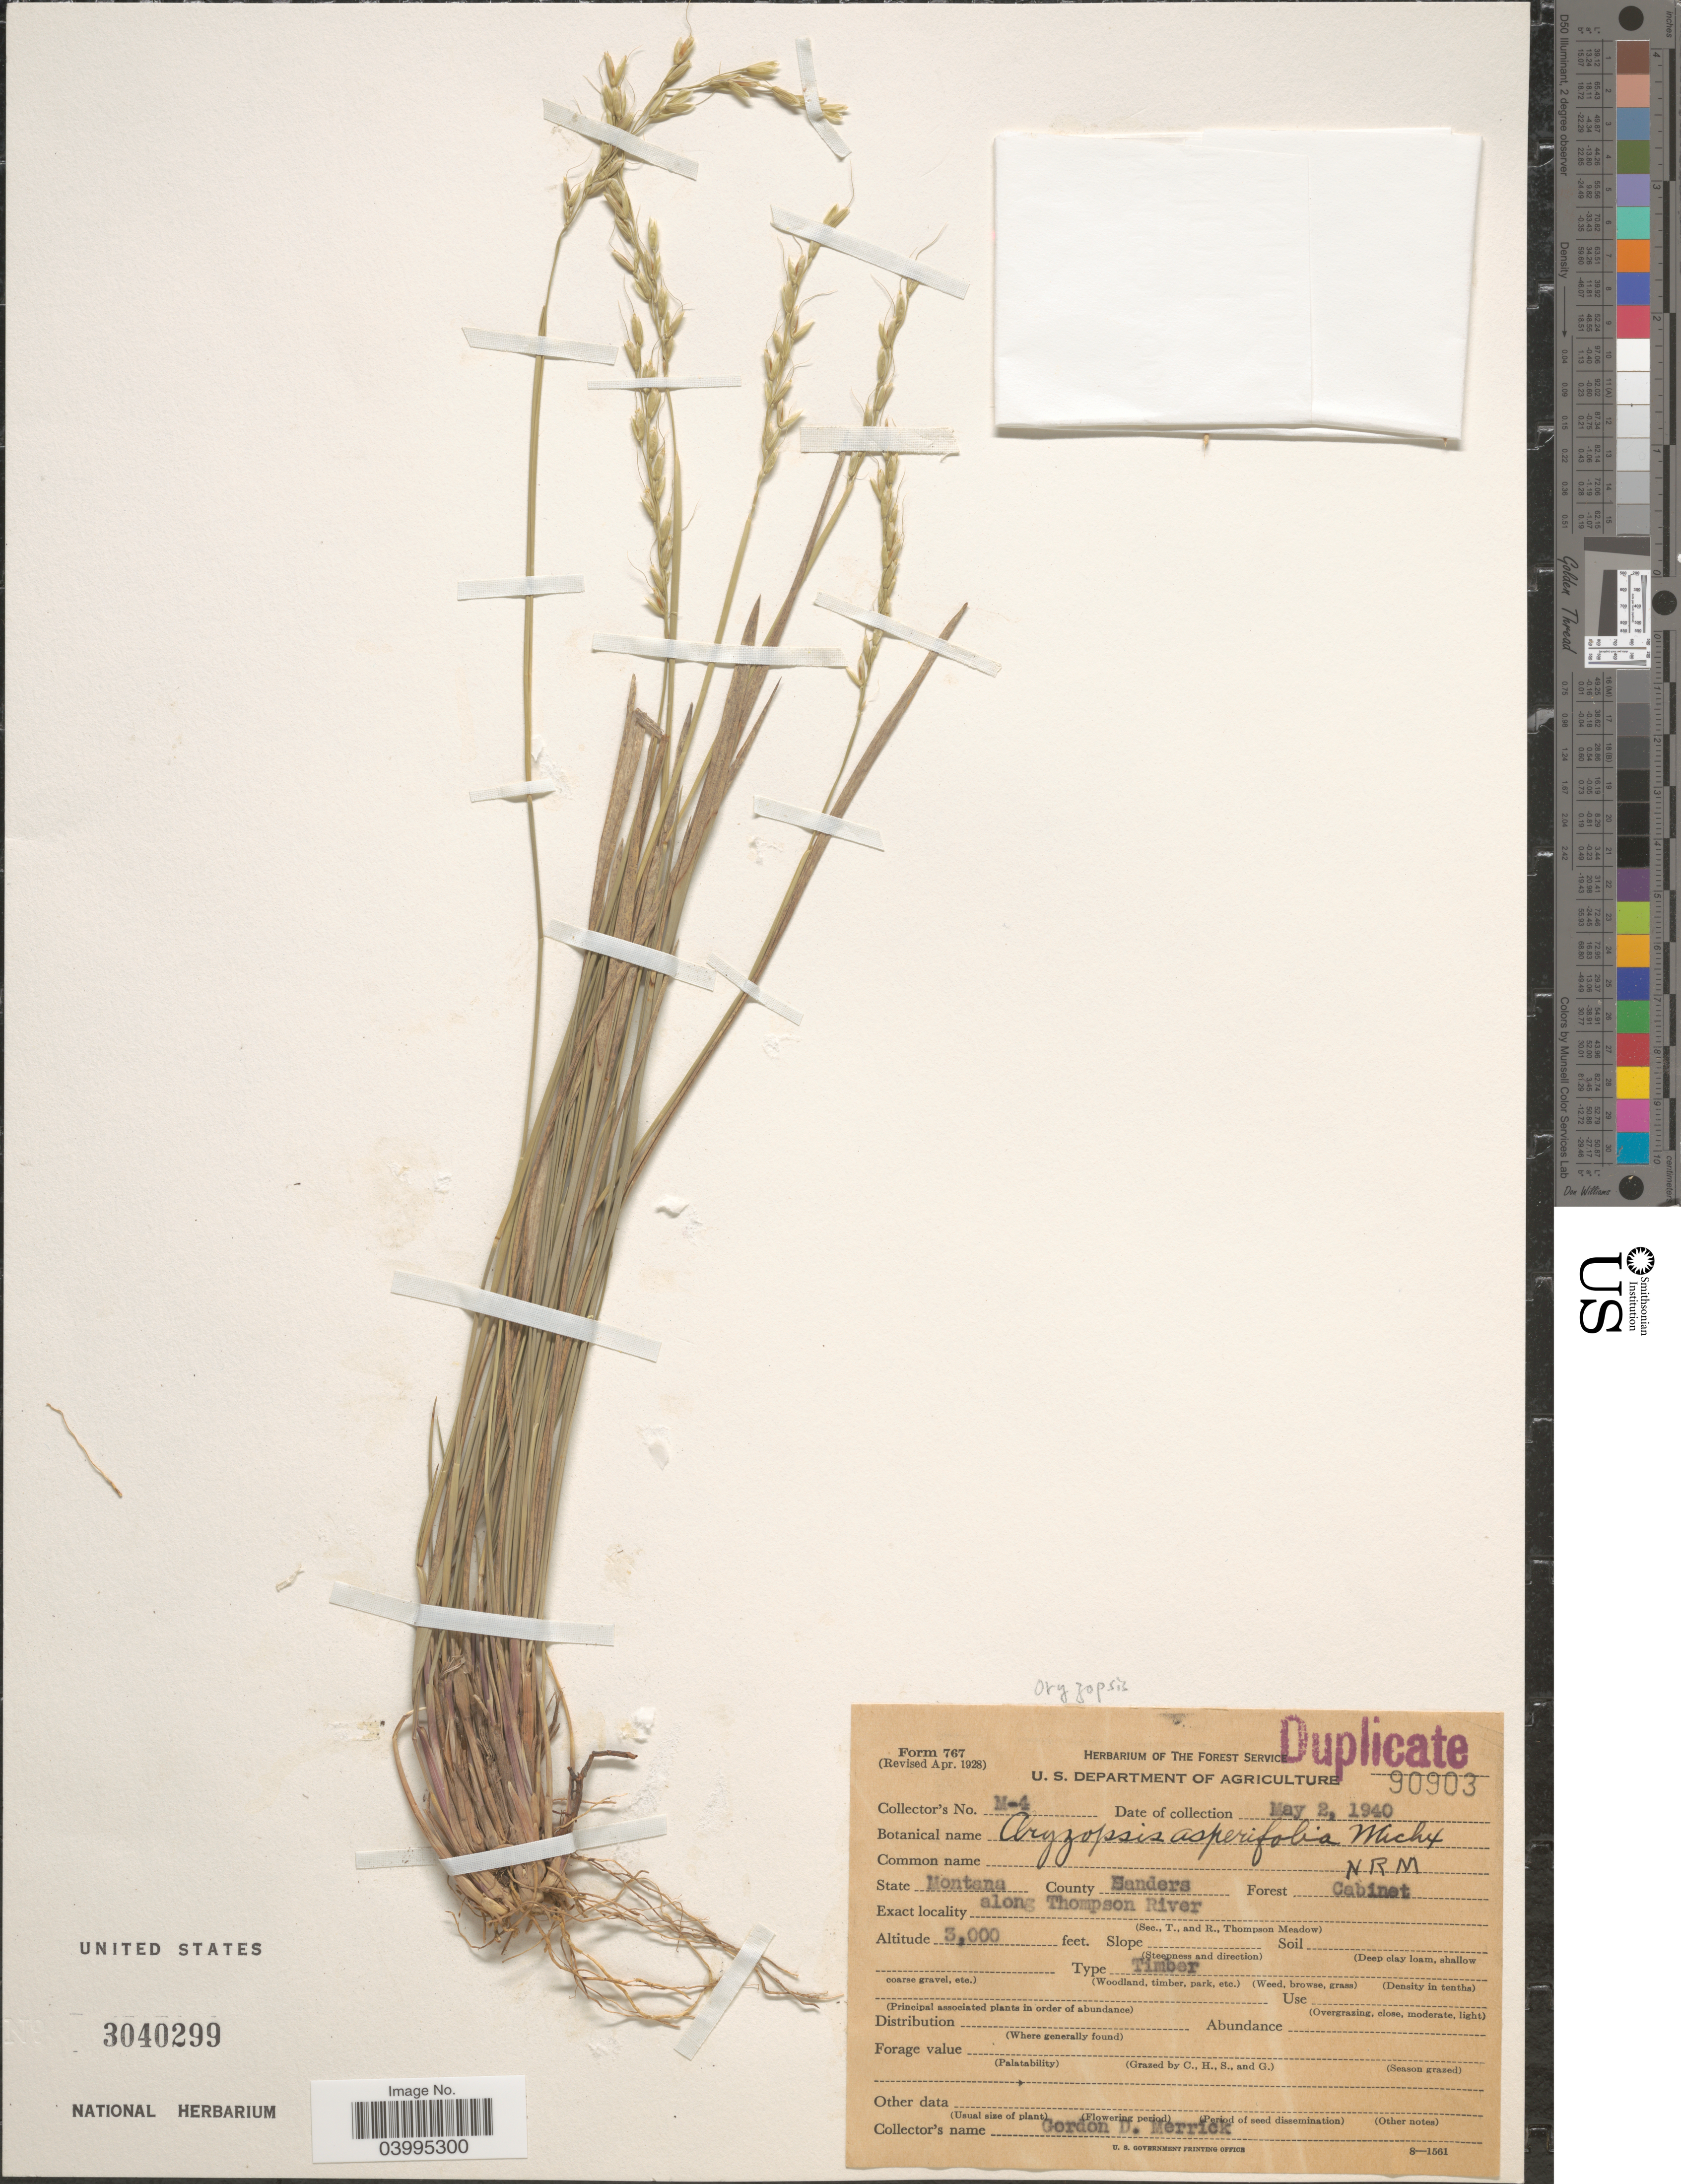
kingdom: Plantae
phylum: Tracheophyta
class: Liliopsida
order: Poales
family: Poaceae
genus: Oryzopsis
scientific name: Oryzopsis asperifolia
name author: Michx.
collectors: G. Merrick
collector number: M4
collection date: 1940-05-02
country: United States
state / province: Montana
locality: County Sanders. Forest Cabinet. Along Thompson River.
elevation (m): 914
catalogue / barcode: US 3040299